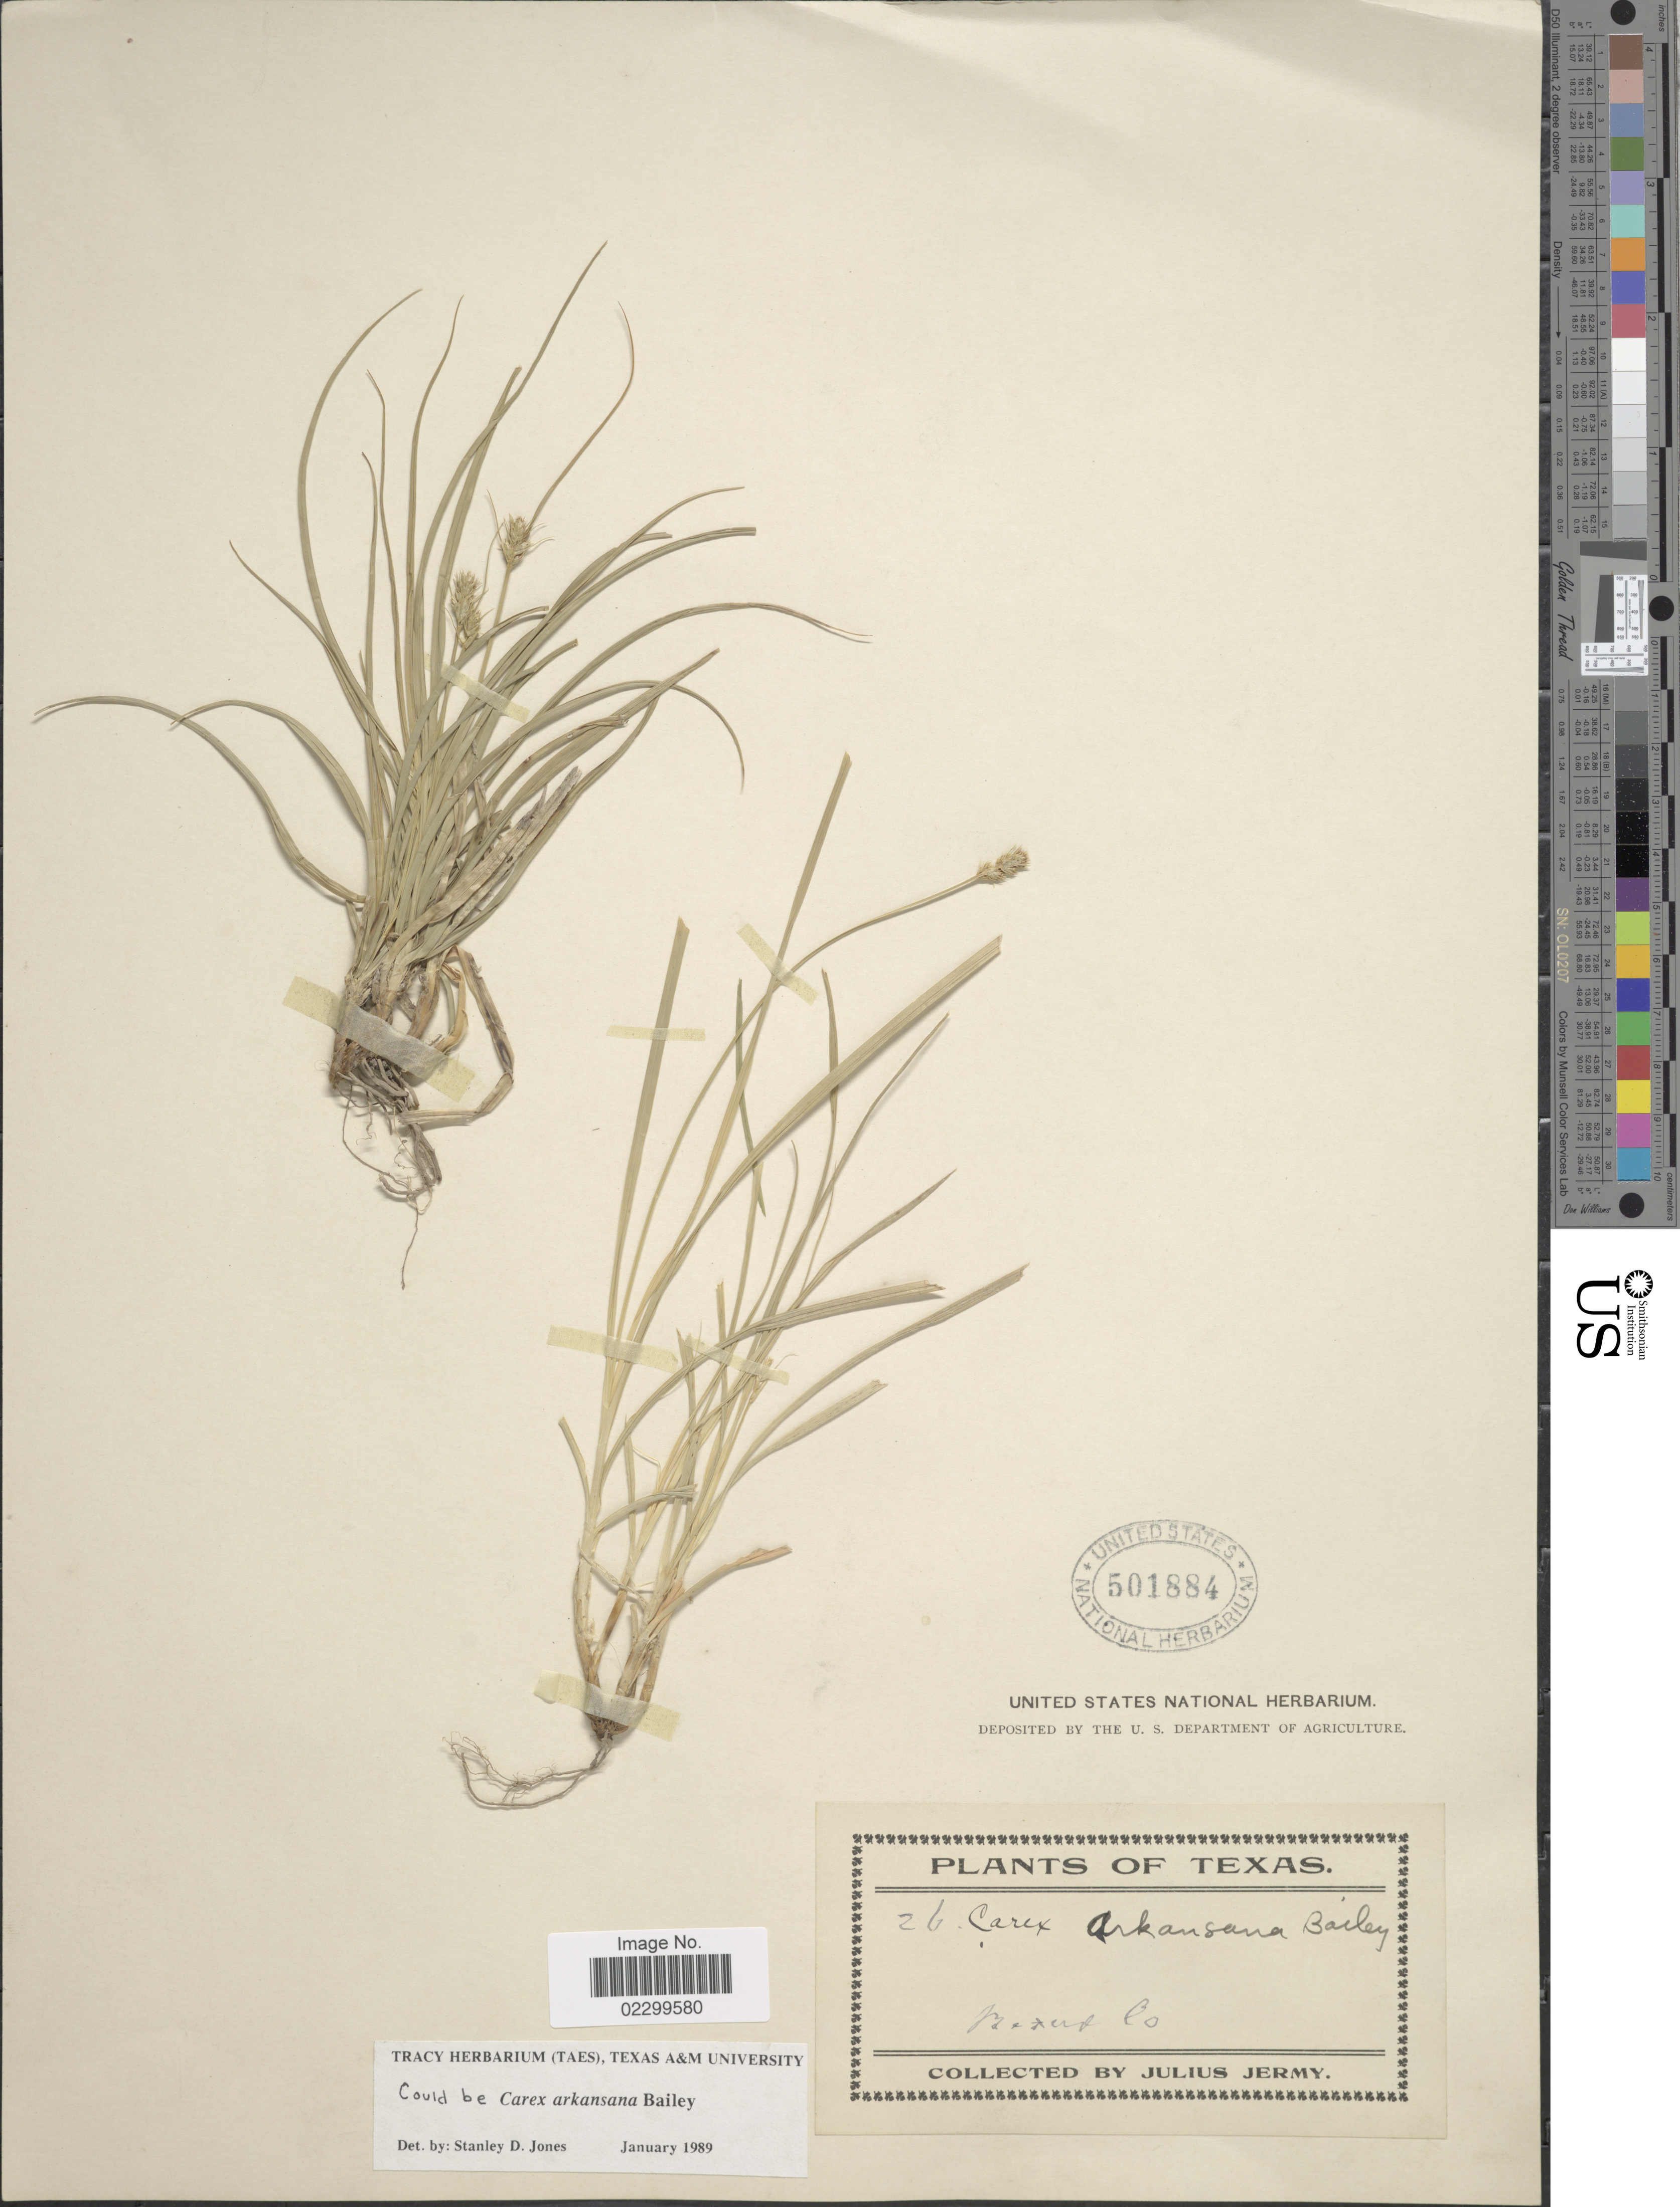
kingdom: Plantae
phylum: Tracheophyta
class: Liliopsida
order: Poales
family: Cyperaceae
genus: Carex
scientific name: Carex arkansana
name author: (L.H. Bailey) L.H. Bailey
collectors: J. Jermy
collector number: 26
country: United States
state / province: Texas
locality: Bexar Co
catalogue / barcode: US 501884